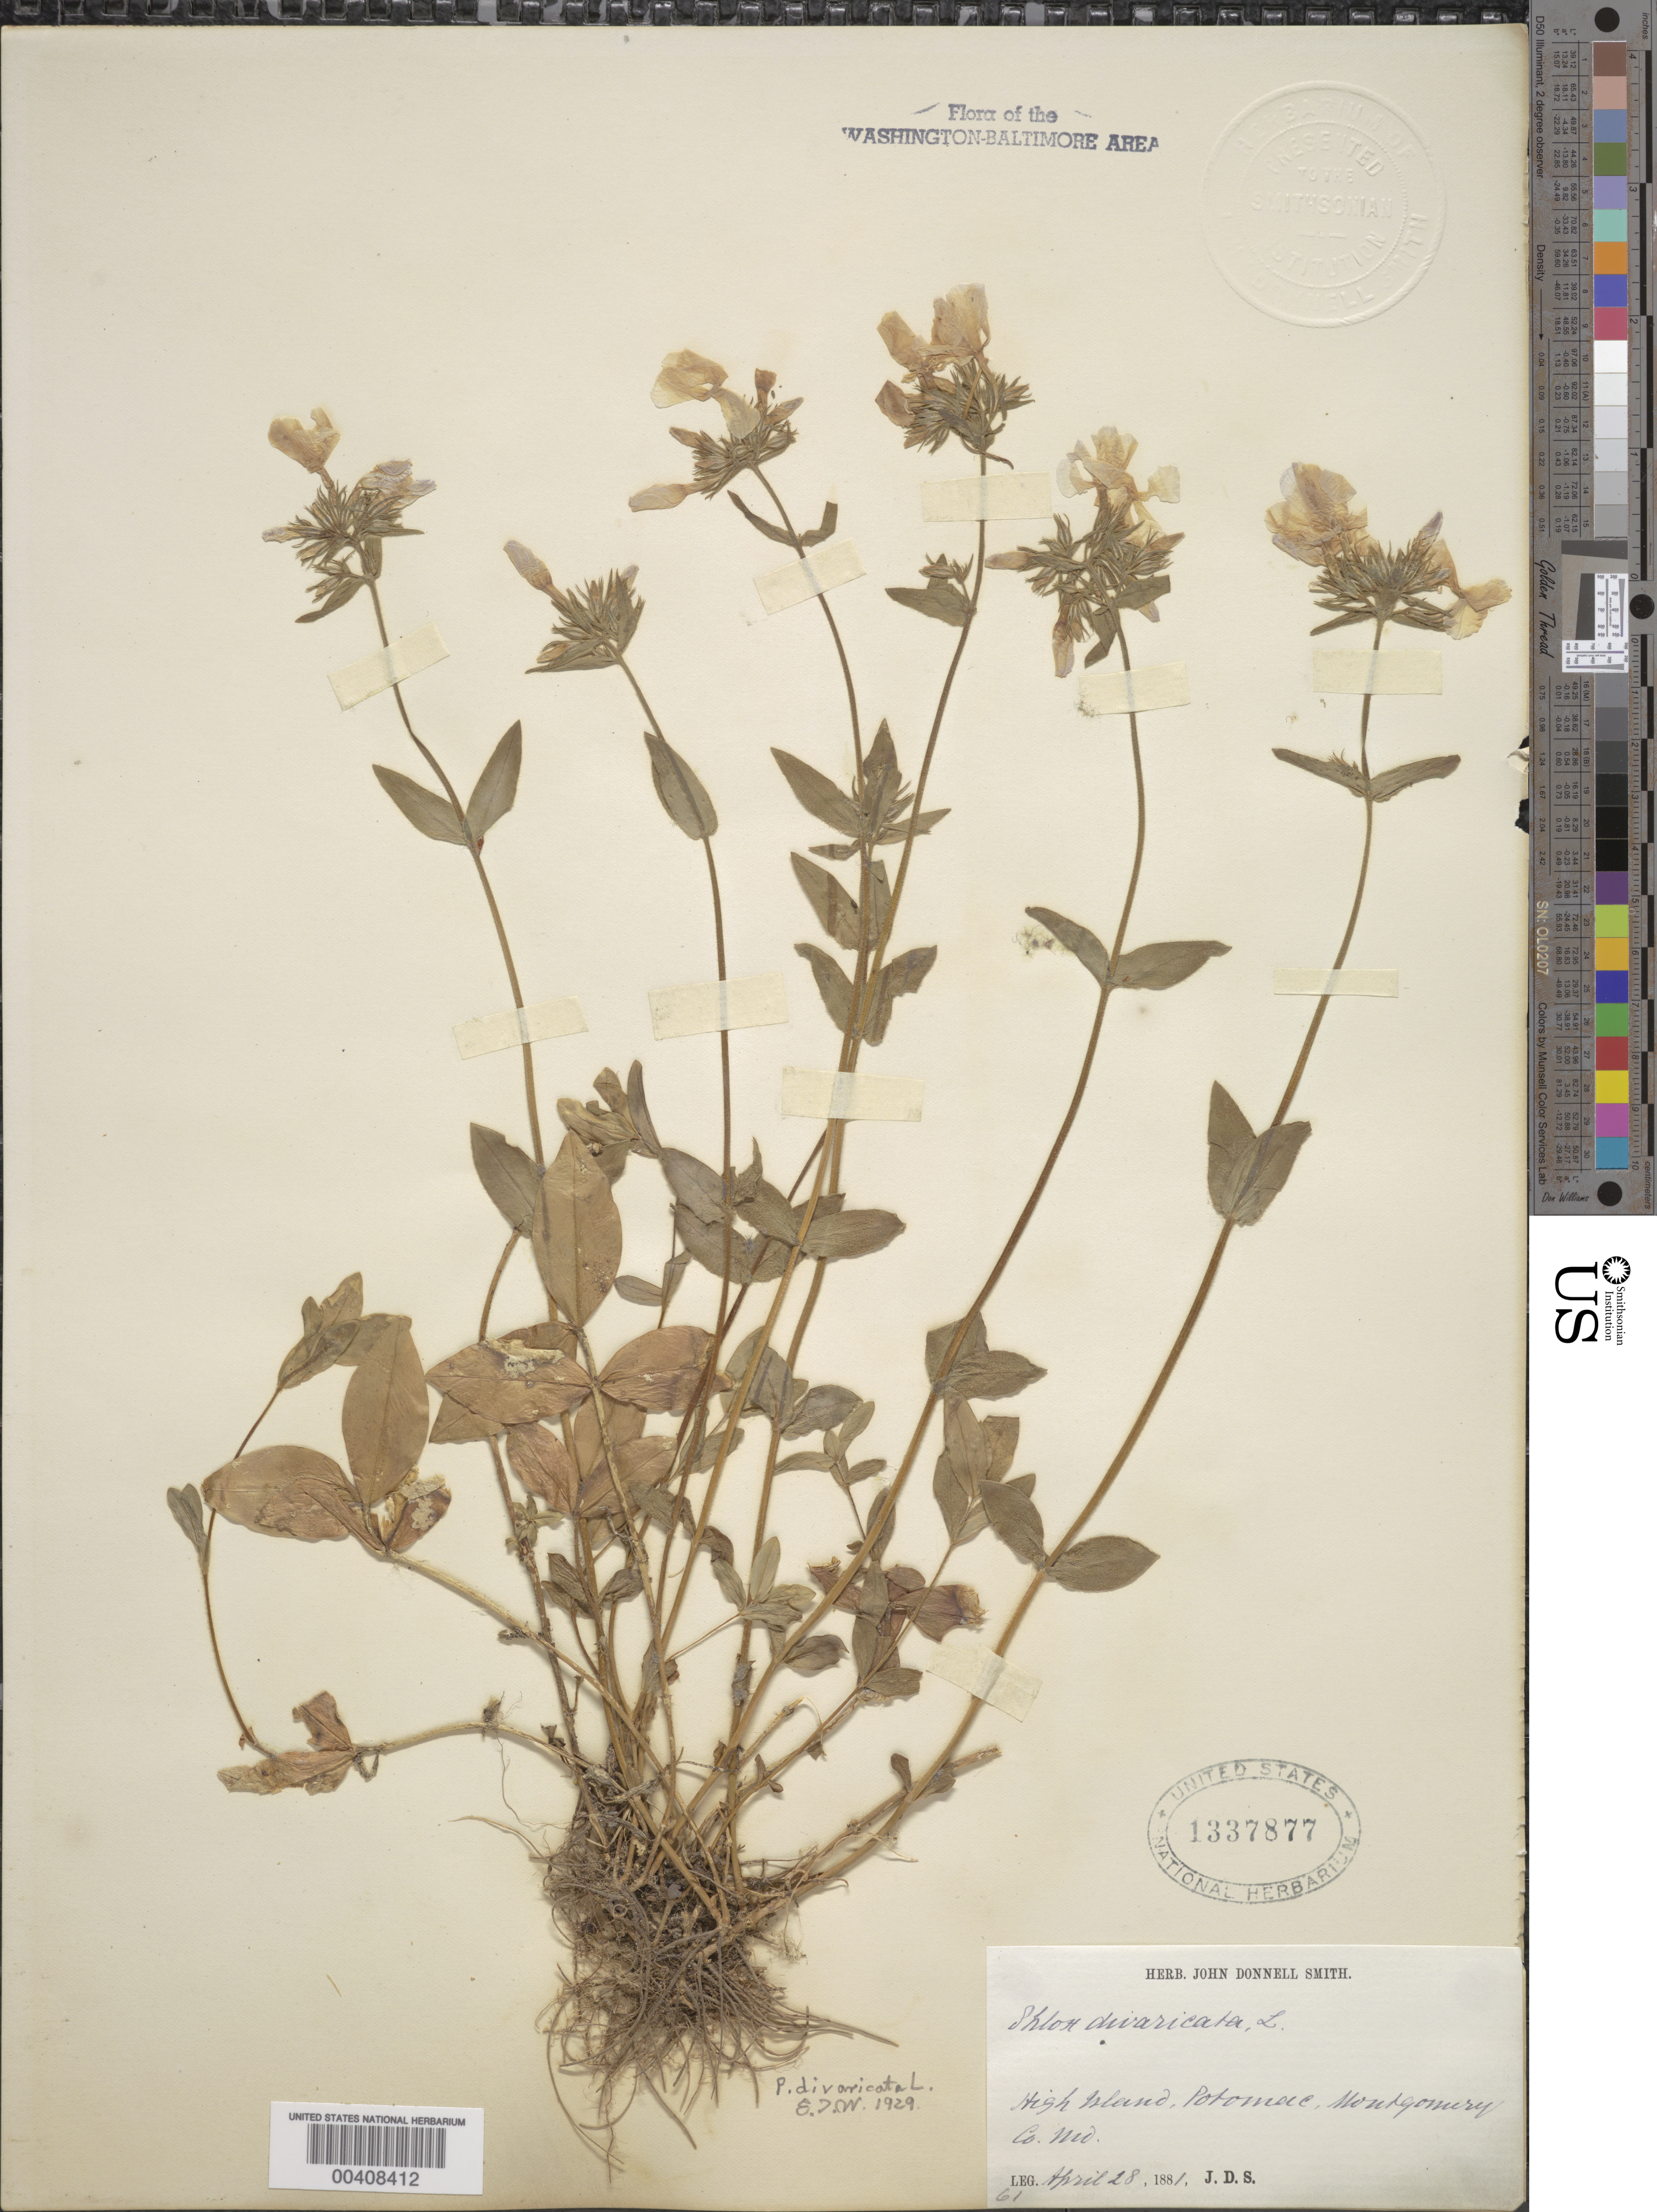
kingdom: Plantae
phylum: Tracheophyta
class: Magnoliopsida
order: Ericales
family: Polemoniaceae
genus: Phlox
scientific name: Phlox divaricata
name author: L.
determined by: E.J.W.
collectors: J. Donnell Smith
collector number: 61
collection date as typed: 28 Apr 1881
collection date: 1881-04-28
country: United States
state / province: Maryland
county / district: Montgomery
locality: High Island, Potomac C. & O. Canal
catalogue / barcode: US 1337877